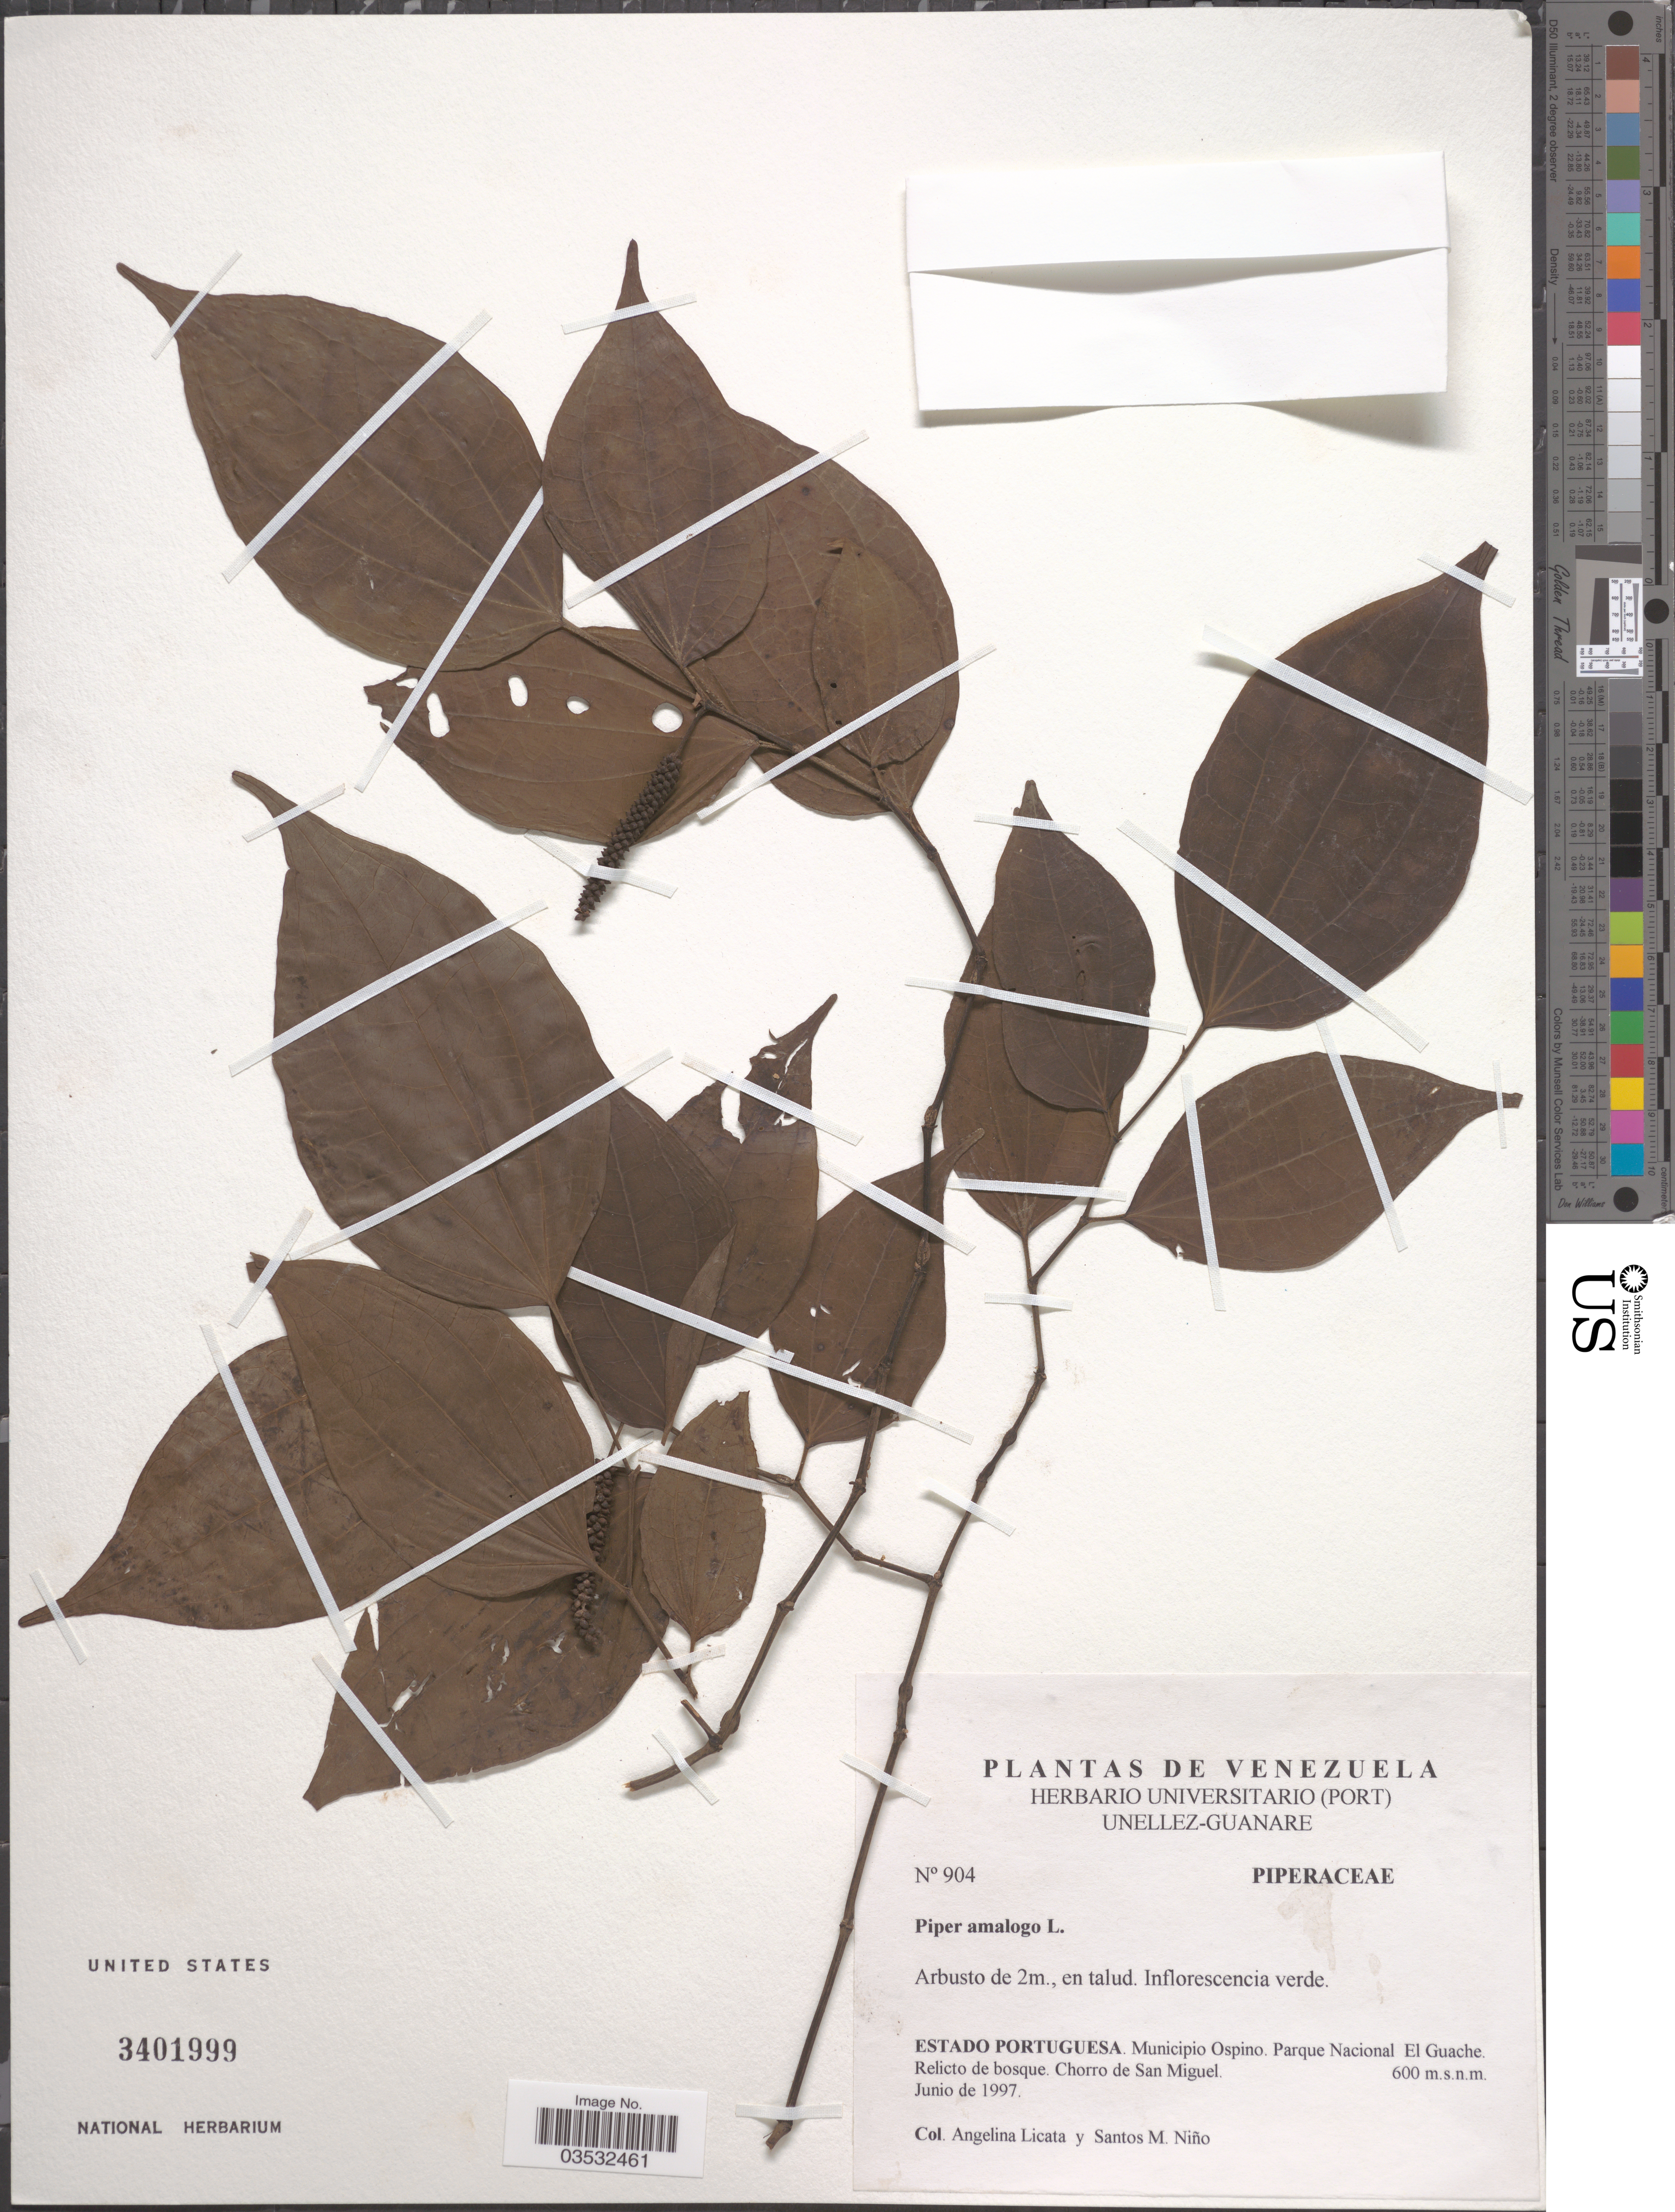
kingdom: Plantae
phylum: Tracheophyta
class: Magnoliopsida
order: Piperales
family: Piperaceae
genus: Piper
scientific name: Piper amalago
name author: L.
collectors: A. Licata & S. M. Niño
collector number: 904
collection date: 1997-06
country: Venezuela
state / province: Portuguesa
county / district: Ospino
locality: Parque Nacional Guache. Chorro de San Miguel.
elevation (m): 600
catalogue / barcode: US 3401999